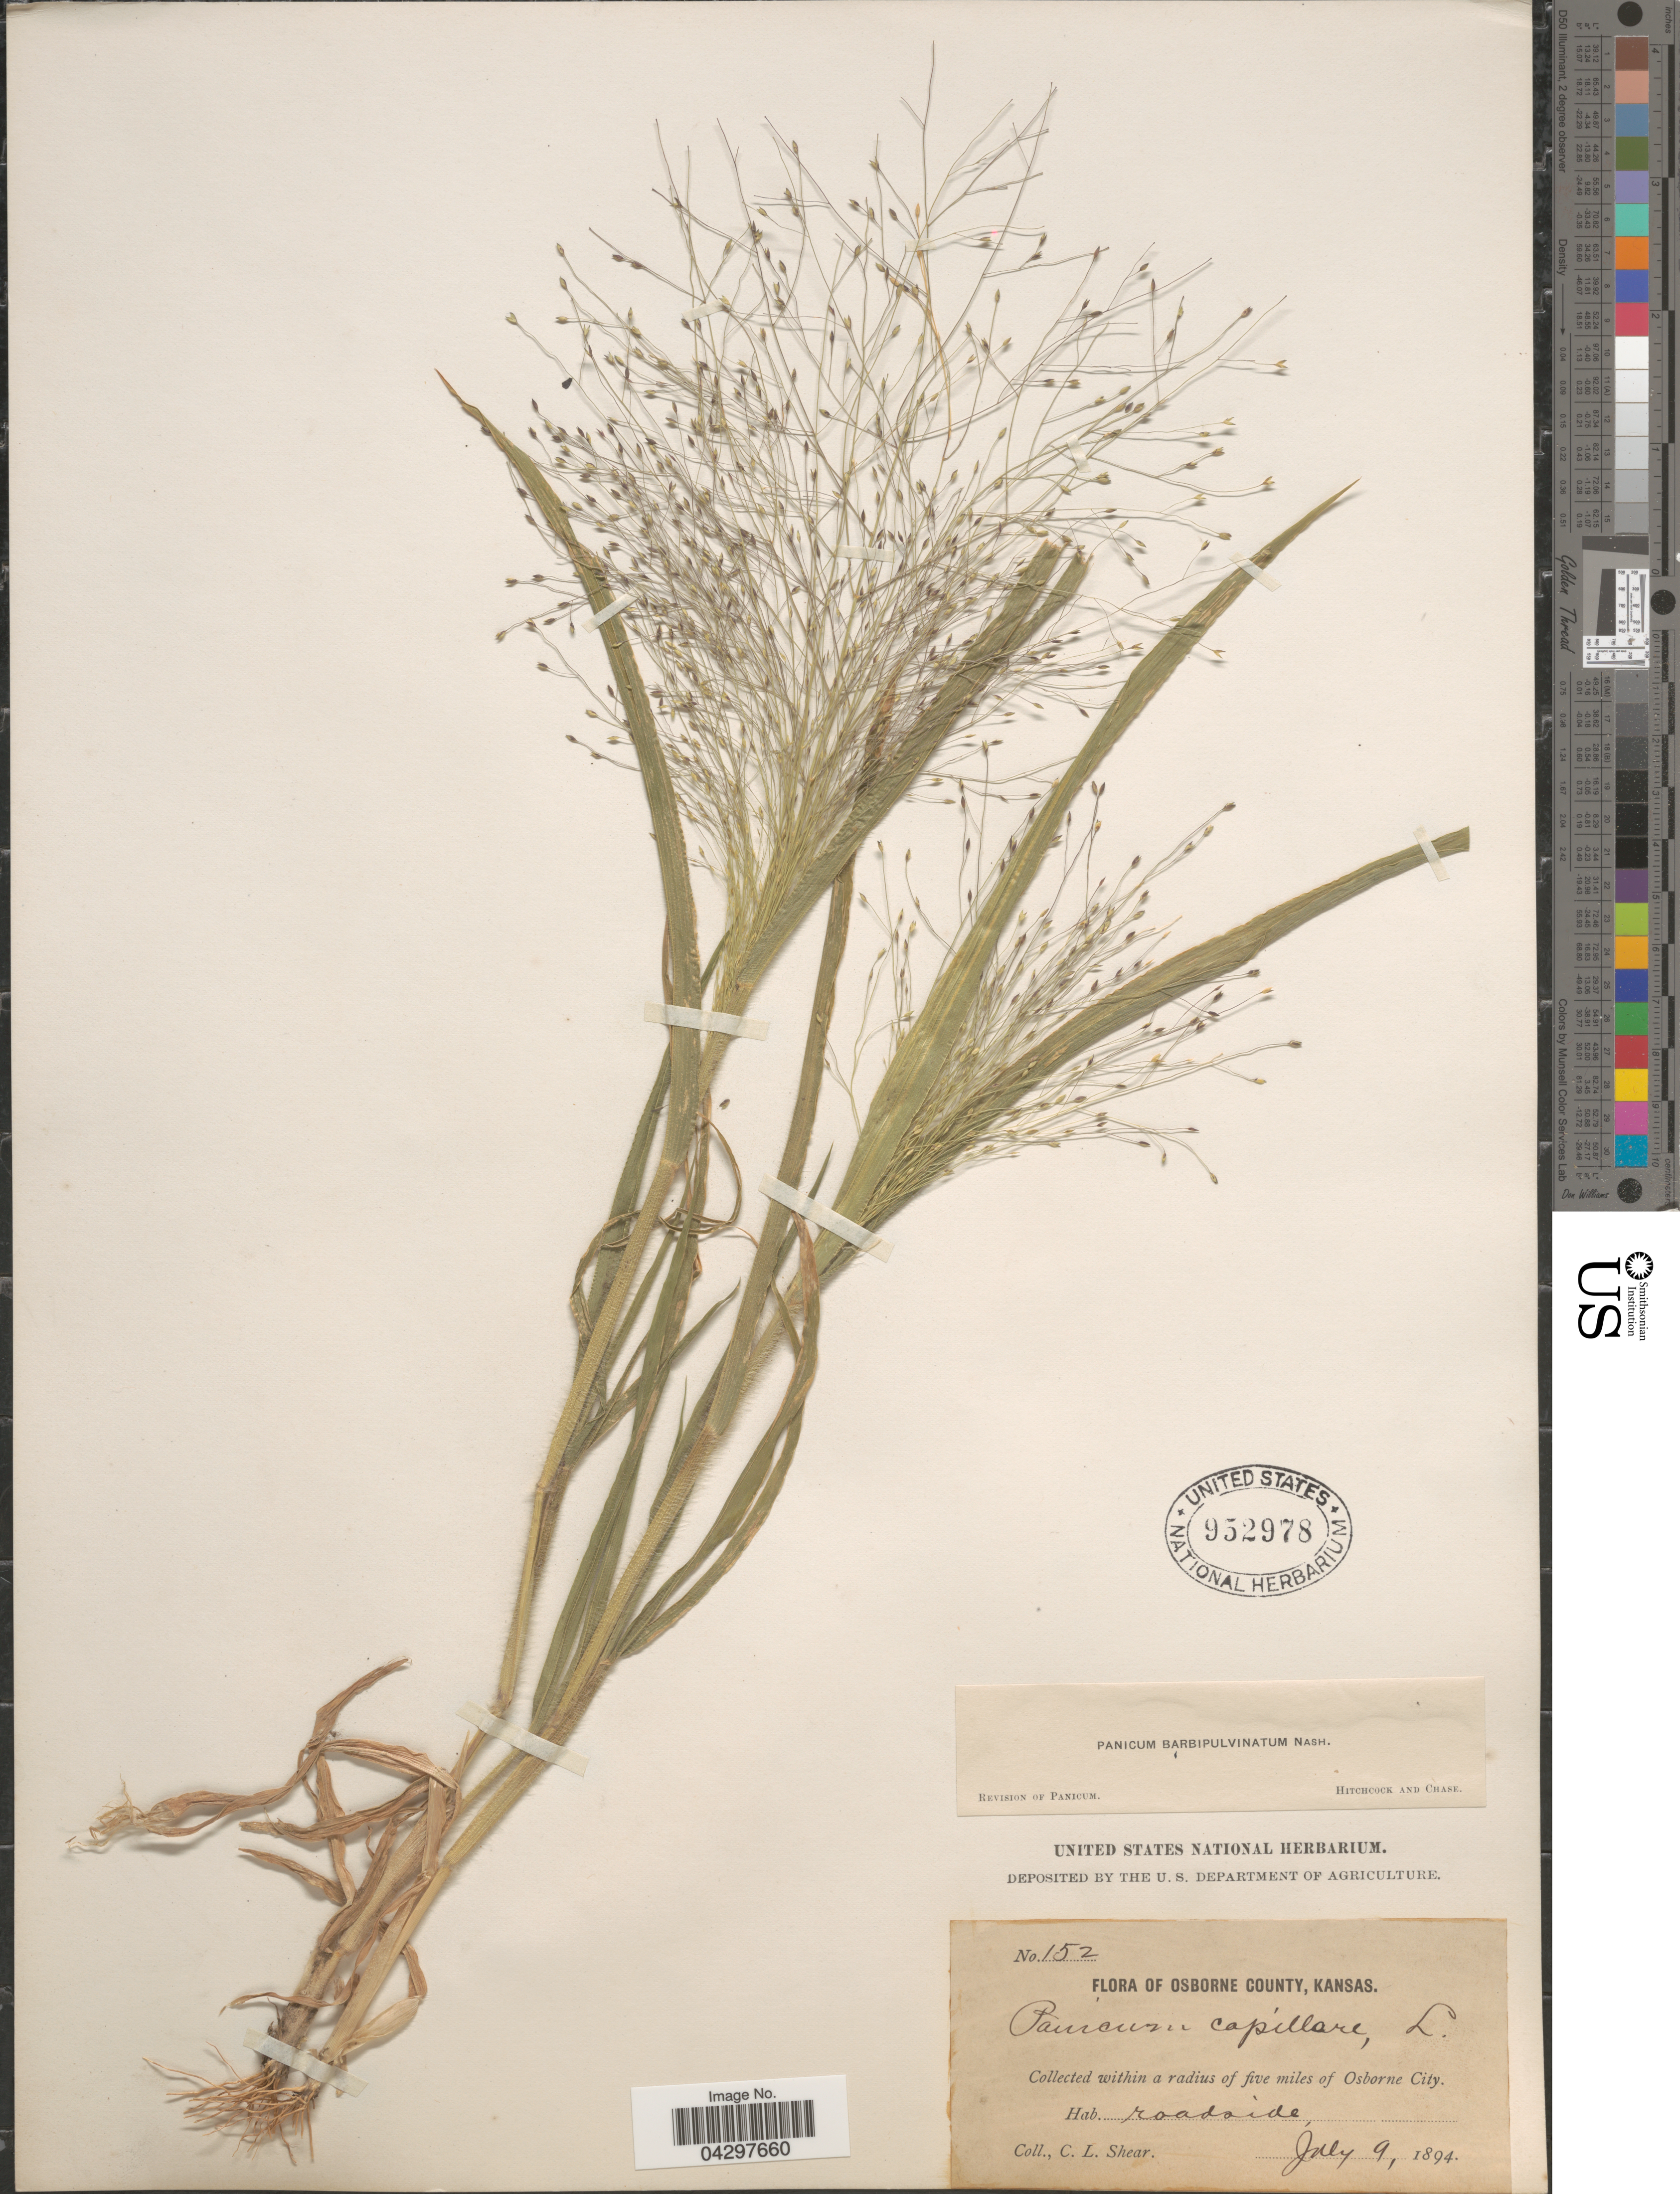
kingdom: Plantae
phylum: Tracheophyta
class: Liliopsida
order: Poales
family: Poaceae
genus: Panicum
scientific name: Panicum capillare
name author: L.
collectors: C. L. Shear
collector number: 152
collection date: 1894-07-09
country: United States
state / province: Kansas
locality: Osborne County. Within a radius of five miles of Osborne City.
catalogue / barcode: US 952978